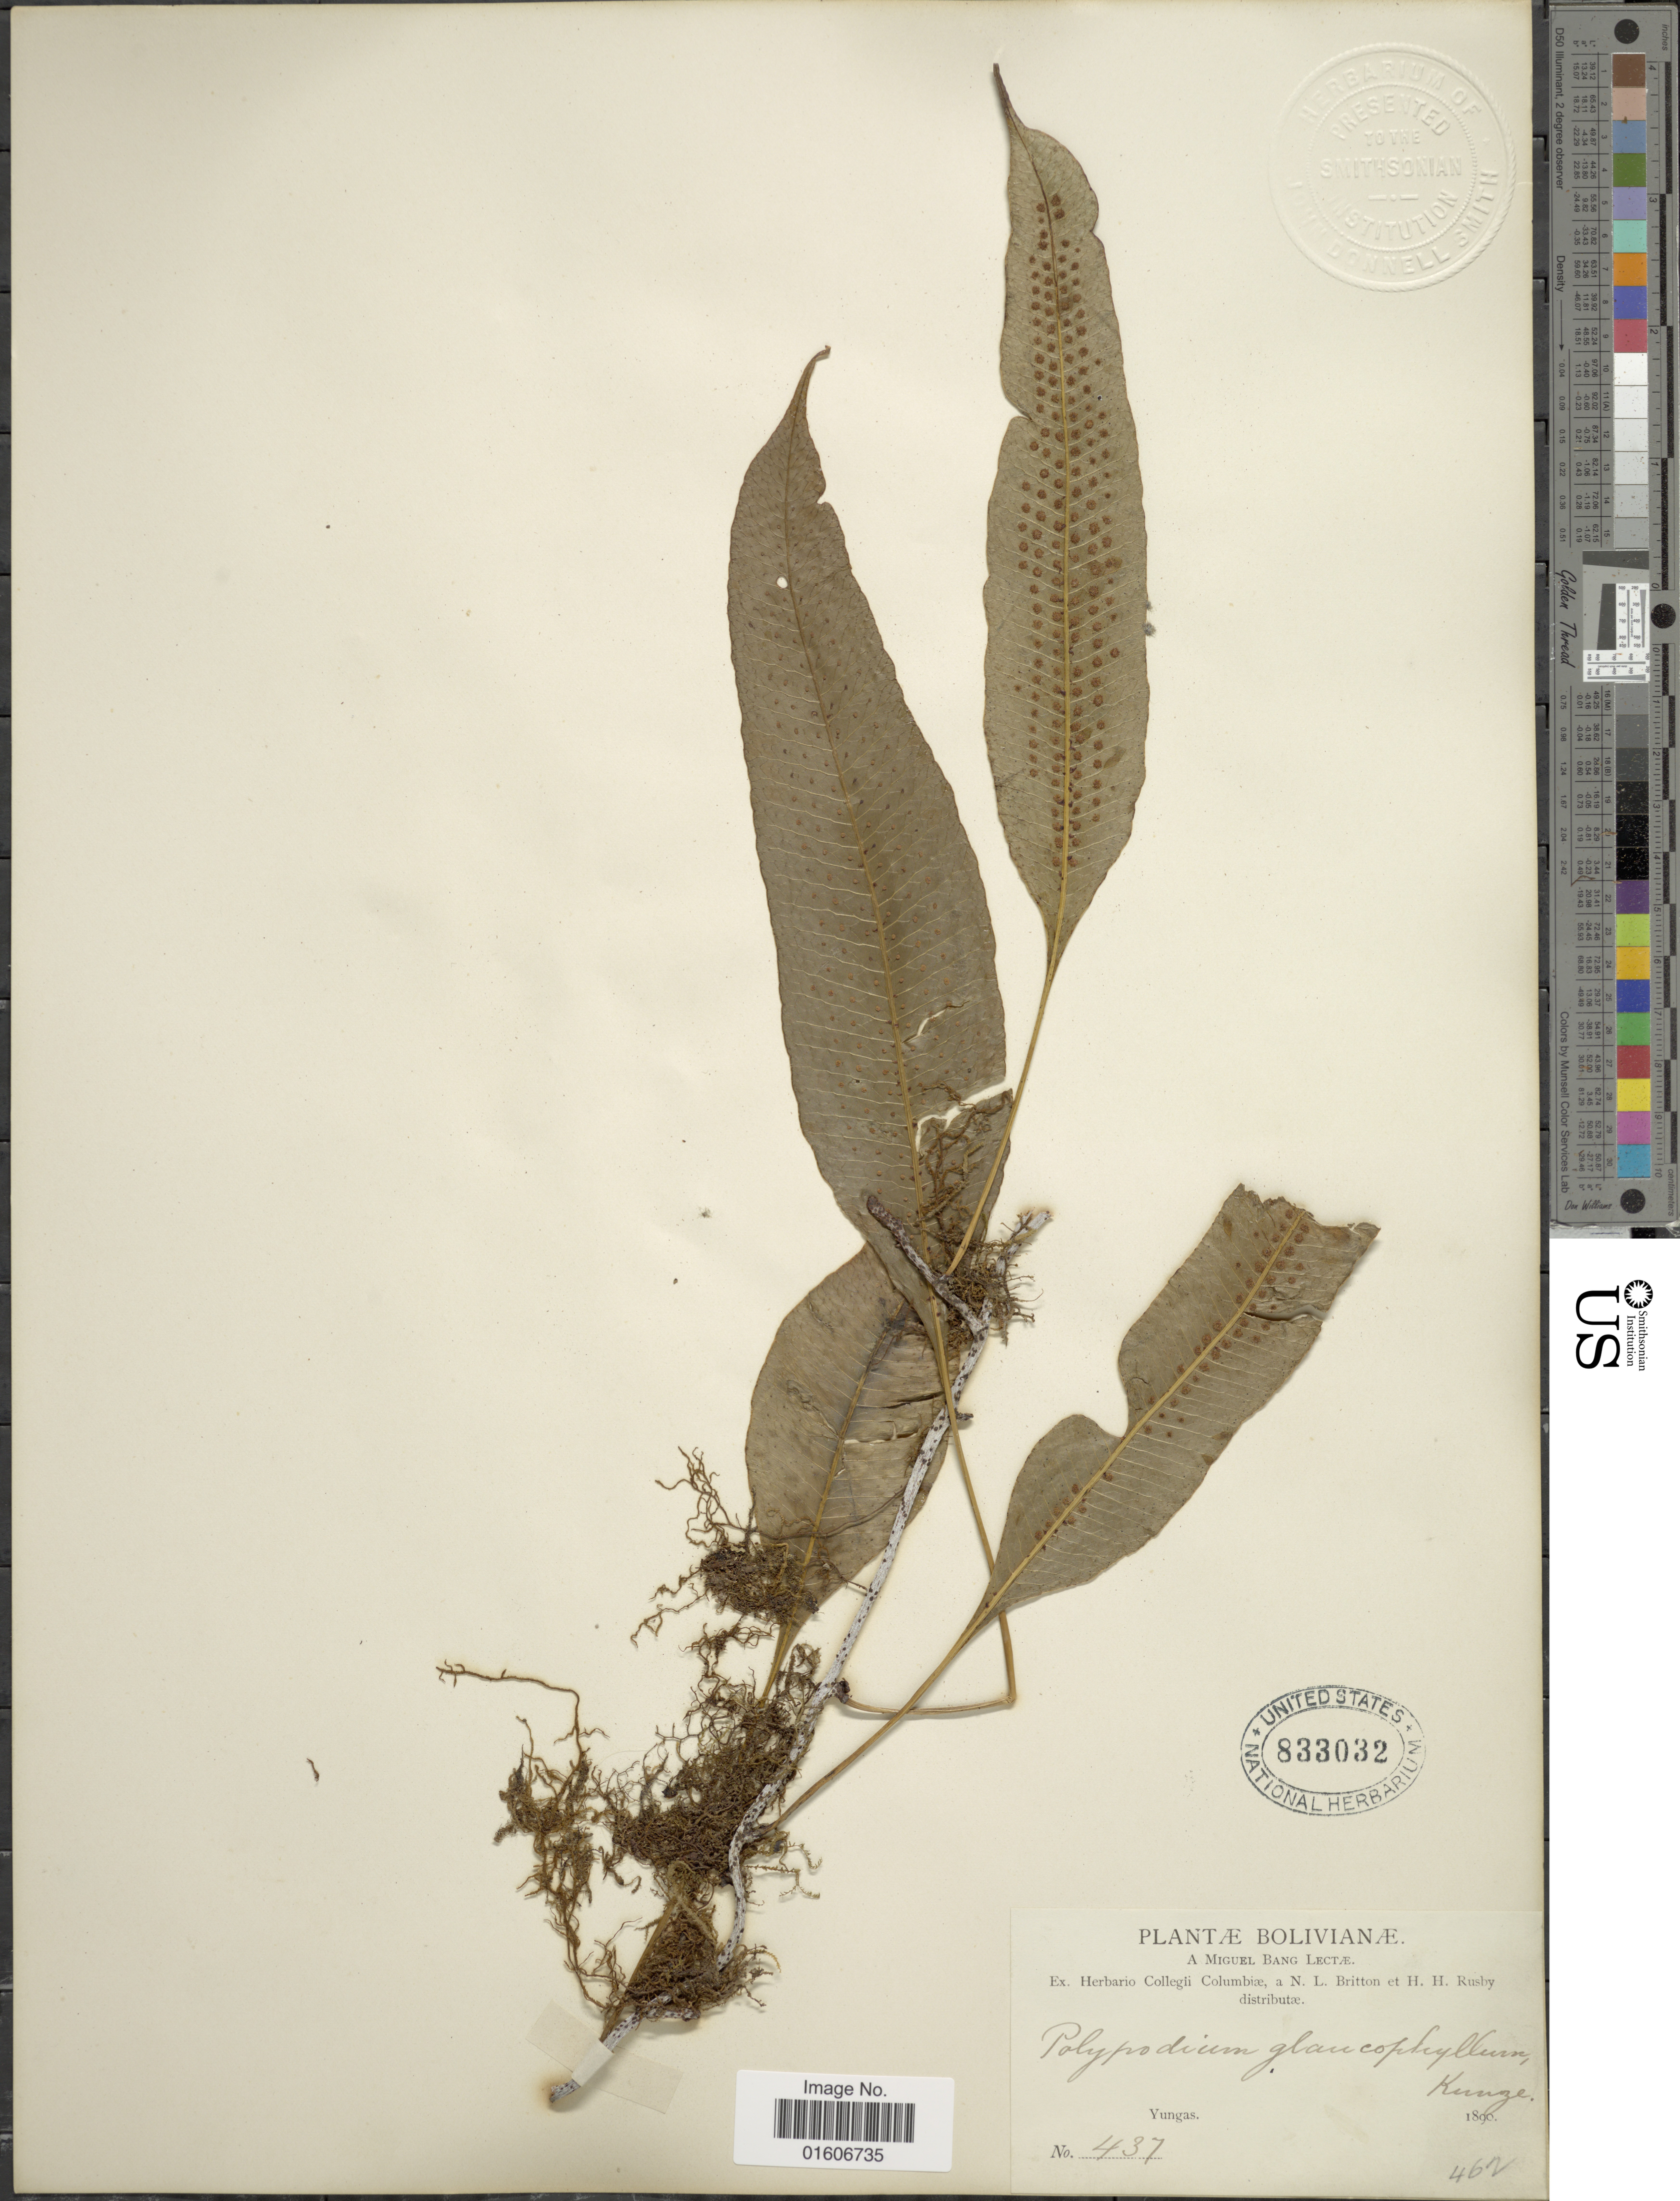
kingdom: Plantae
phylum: Tracheophyta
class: Polypodiopsida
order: Polypodiales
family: Polypodiaceae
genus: Serpocaulon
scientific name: Serpocaulon levigatum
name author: (Cav.) A.R. Sm.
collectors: M. Bang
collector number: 437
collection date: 1890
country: Bolivia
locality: Yungas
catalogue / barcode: US 833032